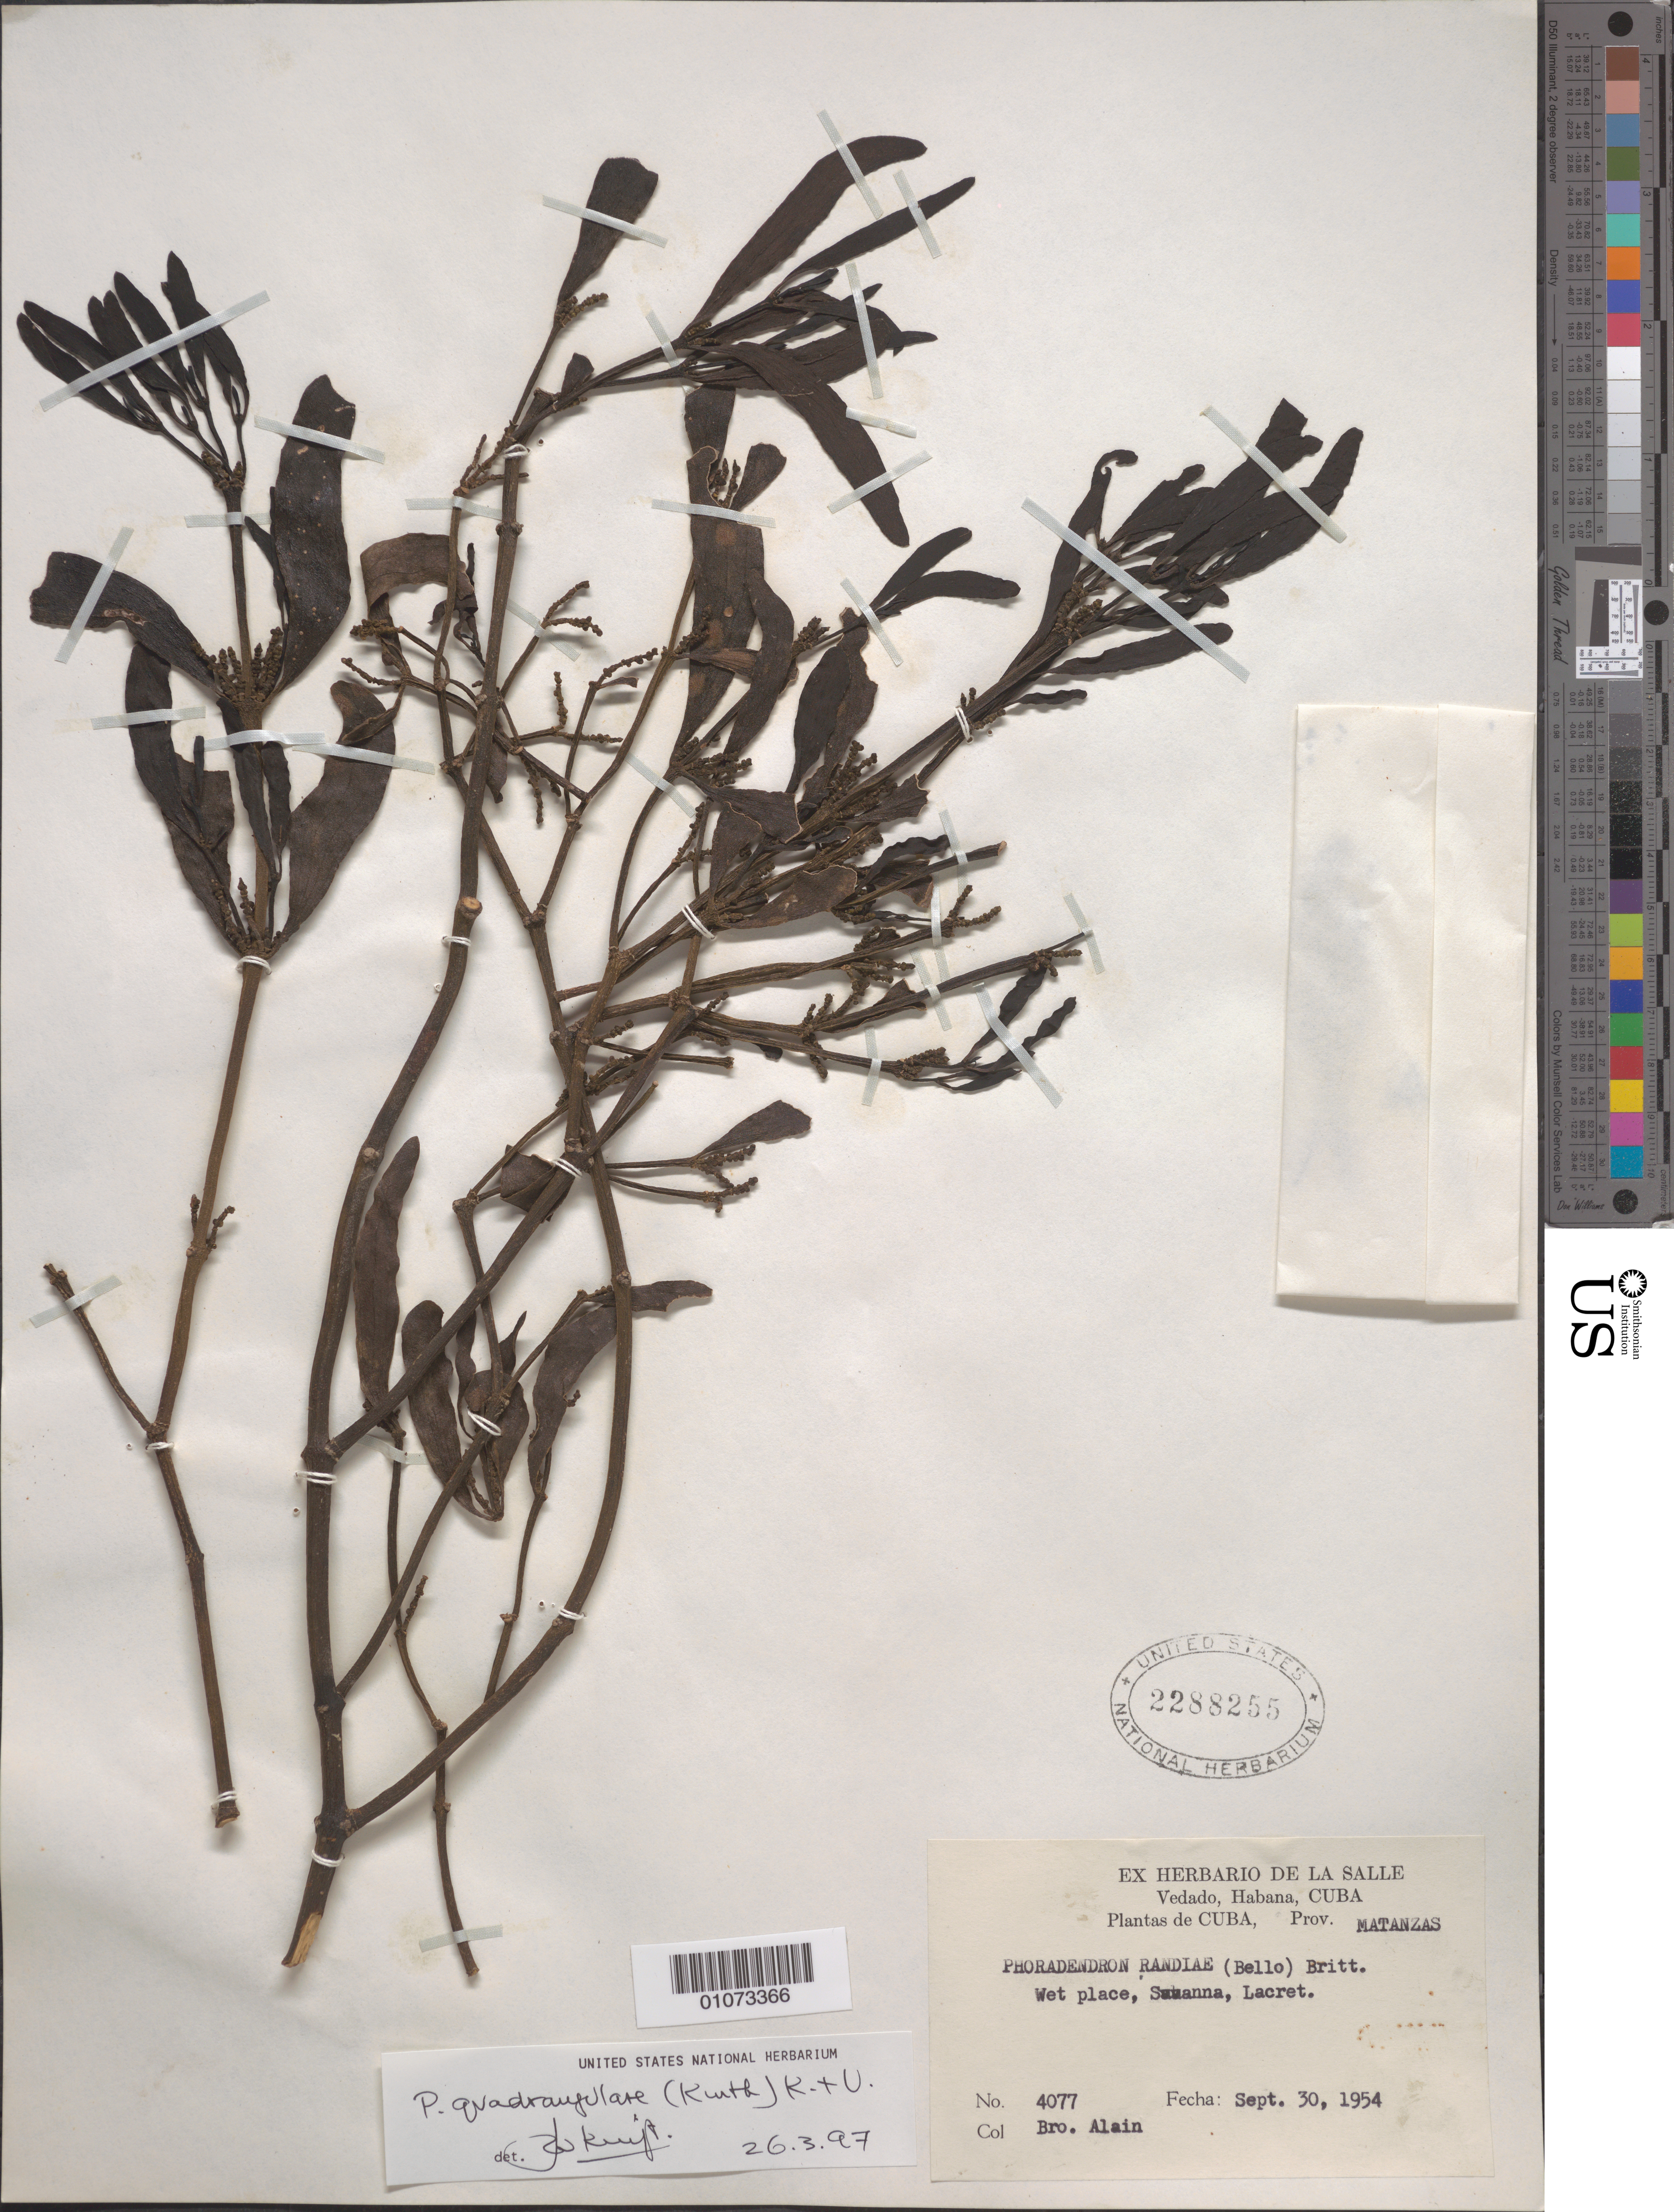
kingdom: Plantae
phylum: Tracheophyta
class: Magnoliopsida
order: Santalales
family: Viscaceae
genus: Phoradendron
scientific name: Phoradendron quadrangulare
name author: (Kunth) Griseb.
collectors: A. H. Liogier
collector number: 4077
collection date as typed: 30 Sep 1954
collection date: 1954-09-30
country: Cuba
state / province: Matanzas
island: Cuba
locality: Suvanna, Lacret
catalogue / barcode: US 2288255